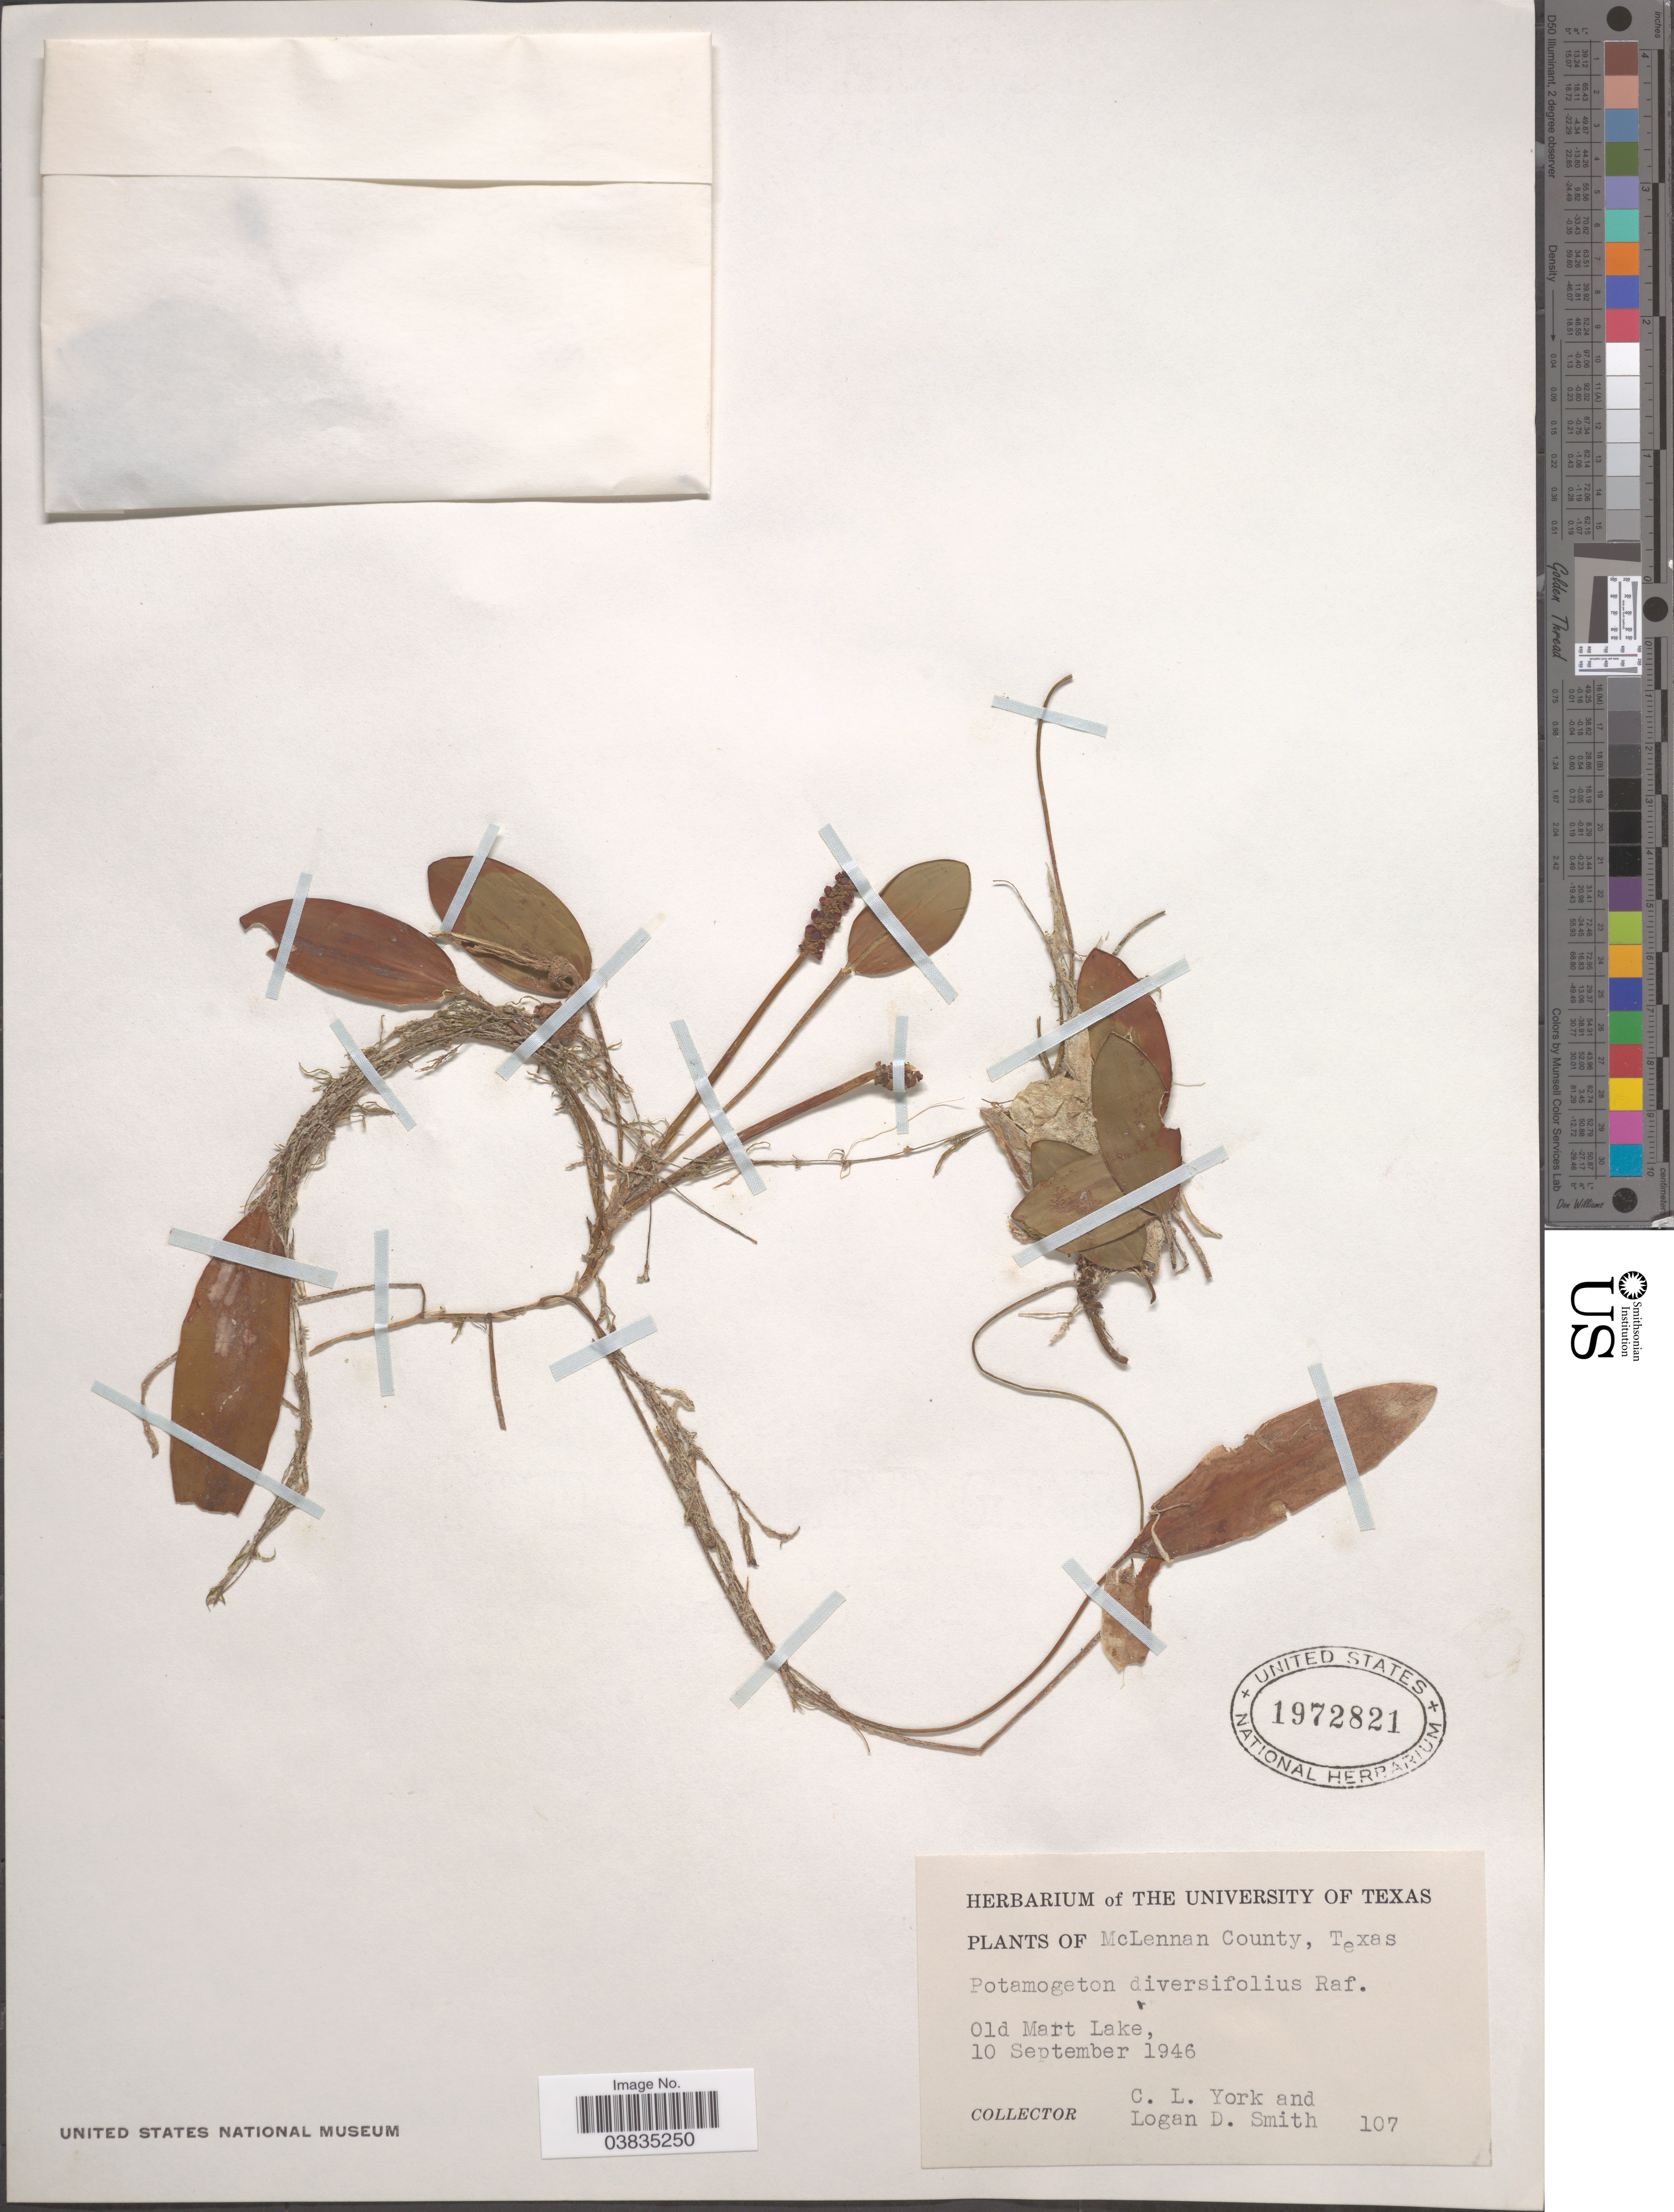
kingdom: Plantae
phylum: Tracheophyta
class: Liliopsida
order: Alismatales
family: Potamogetonaceae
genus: Potamogeton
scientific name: Potamogeton nodosus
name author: Poir.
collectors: C. L. York & L. Smith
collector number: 107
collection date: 1946-09-10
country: United States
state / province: Texas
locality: McLennan County. Old Mart Lake.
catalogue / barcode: US 1972821